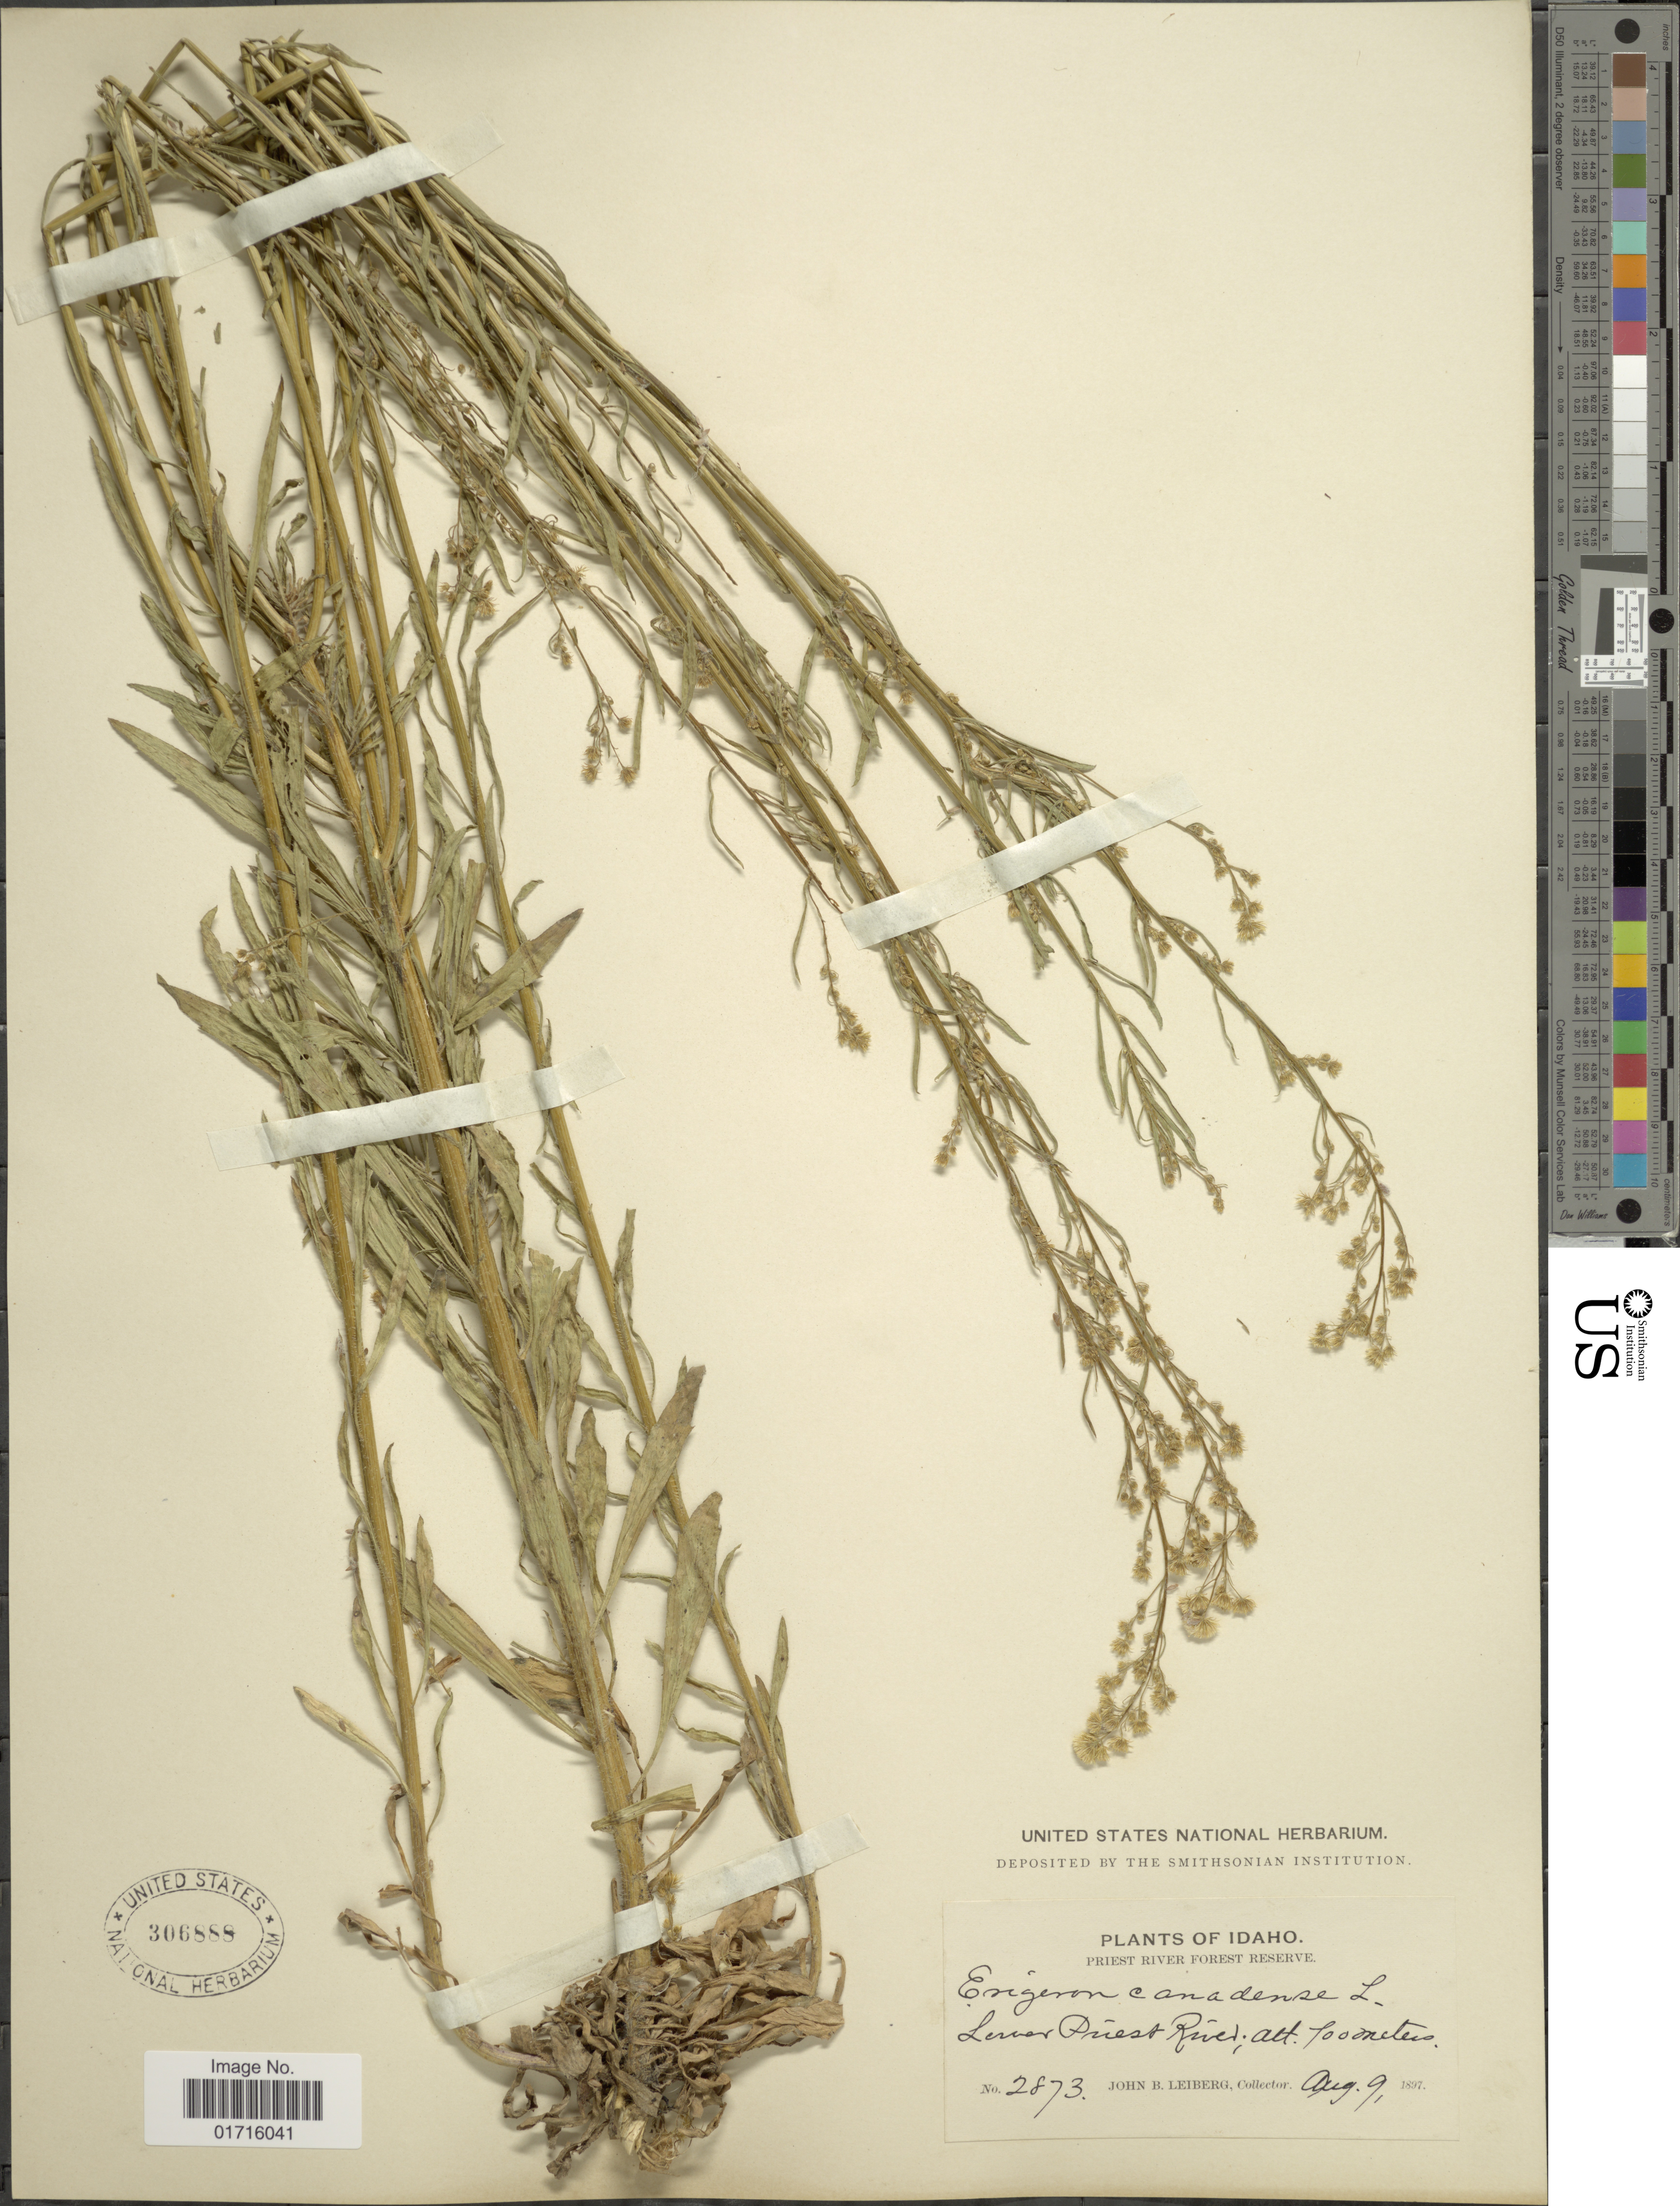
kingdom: Plantae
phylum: Tracheophyta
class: Magnoliopsida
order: Asterales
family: Asteraceae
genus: Conyza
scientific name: Conyza canadensis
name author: (L.) Cronq.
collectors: J. B. Leiberg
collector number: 2873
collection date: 1897-08-09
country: United States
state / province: Idaho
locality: Lower Priest River, Priest River Forest Reserve.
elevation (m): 700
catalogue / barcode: US 306888